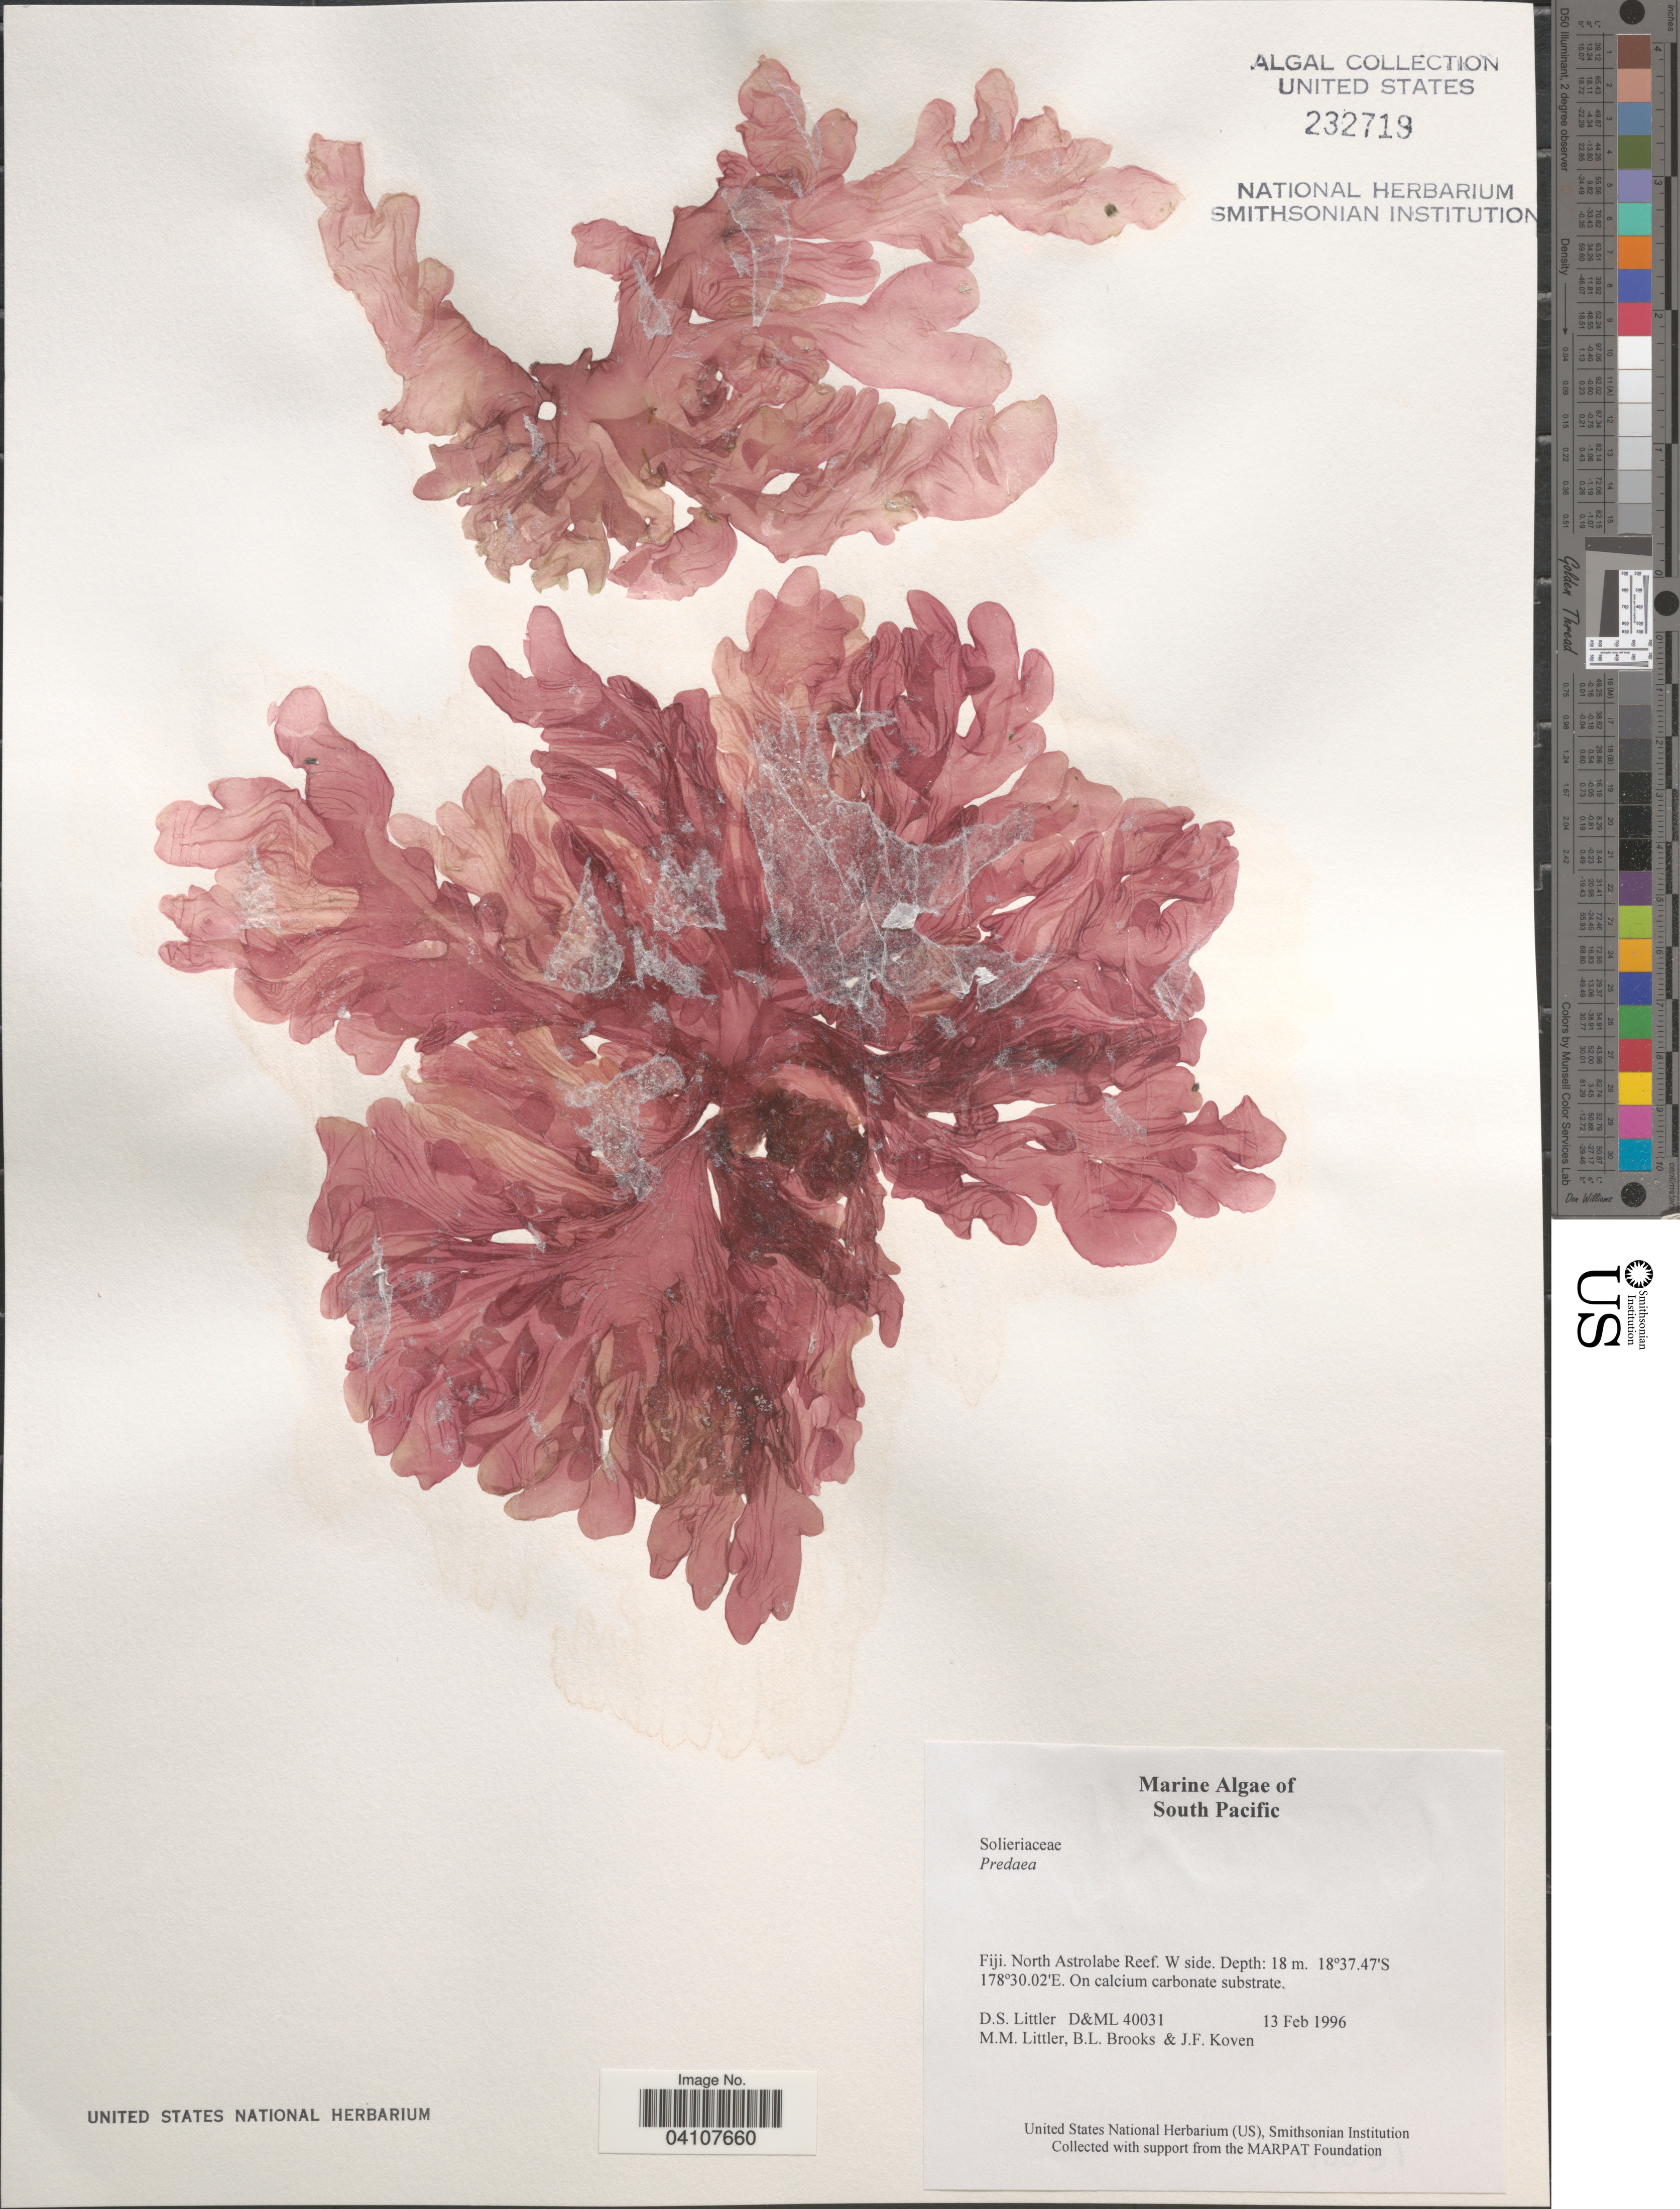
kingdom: Plantae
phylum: Rhodophyta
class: Florideophyceae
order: Nemastomatales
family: Nemastomataceae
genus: Predaea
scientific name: Predaea sp.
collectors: D. S. Littler, B. Brooks & J. Koven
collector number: D&ML40031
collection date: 1996-02-13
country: Fiji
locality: South Pacific. North Astrolabe Reef. W side.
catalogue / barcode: US 232719